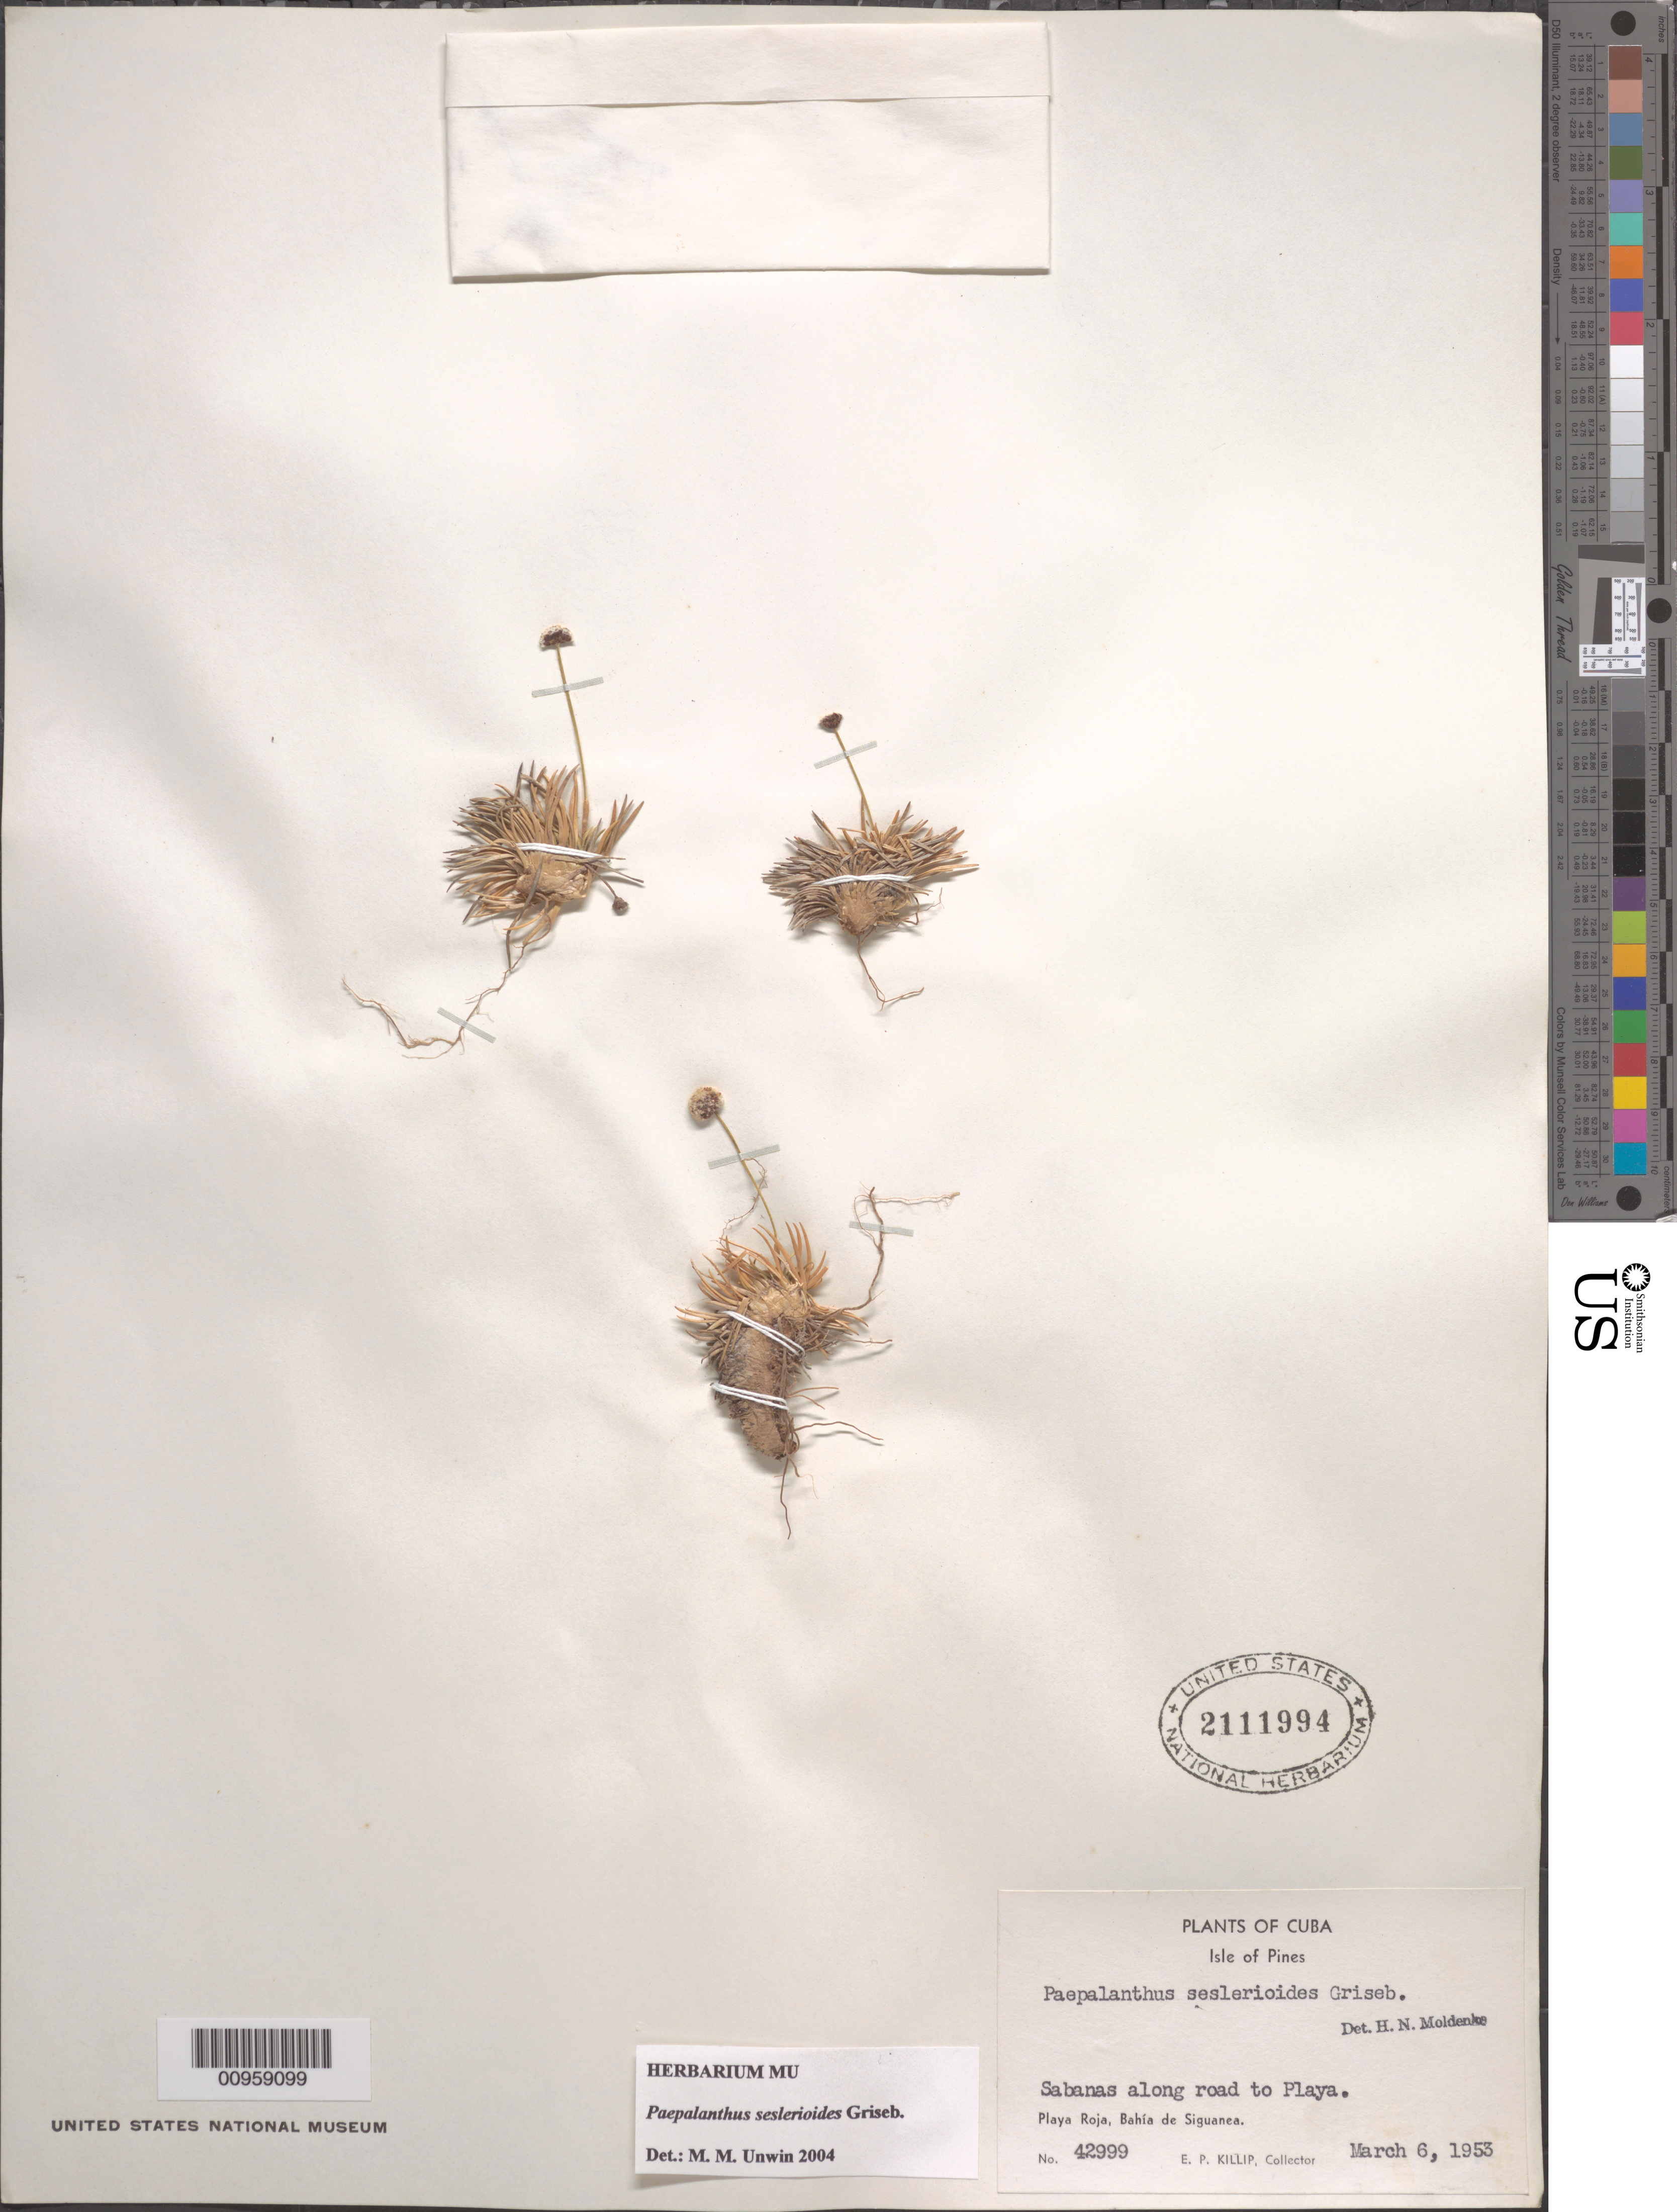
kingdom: Plantae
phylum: Tracheophyta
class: Liliopsida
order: Poales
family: Eriocaulaceae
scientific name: Giuliettia seslerioides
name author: (Griseb.) Andrino & Sano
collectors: E. P. Killip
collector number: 42999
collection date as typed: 06 Mar 1953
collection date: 1953-03-06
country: Cuba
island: Isla de la Juventud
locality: Playa Roja, Bahía de Siguanea, along road to Playa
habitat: Sabanas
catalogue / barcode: US 2111994